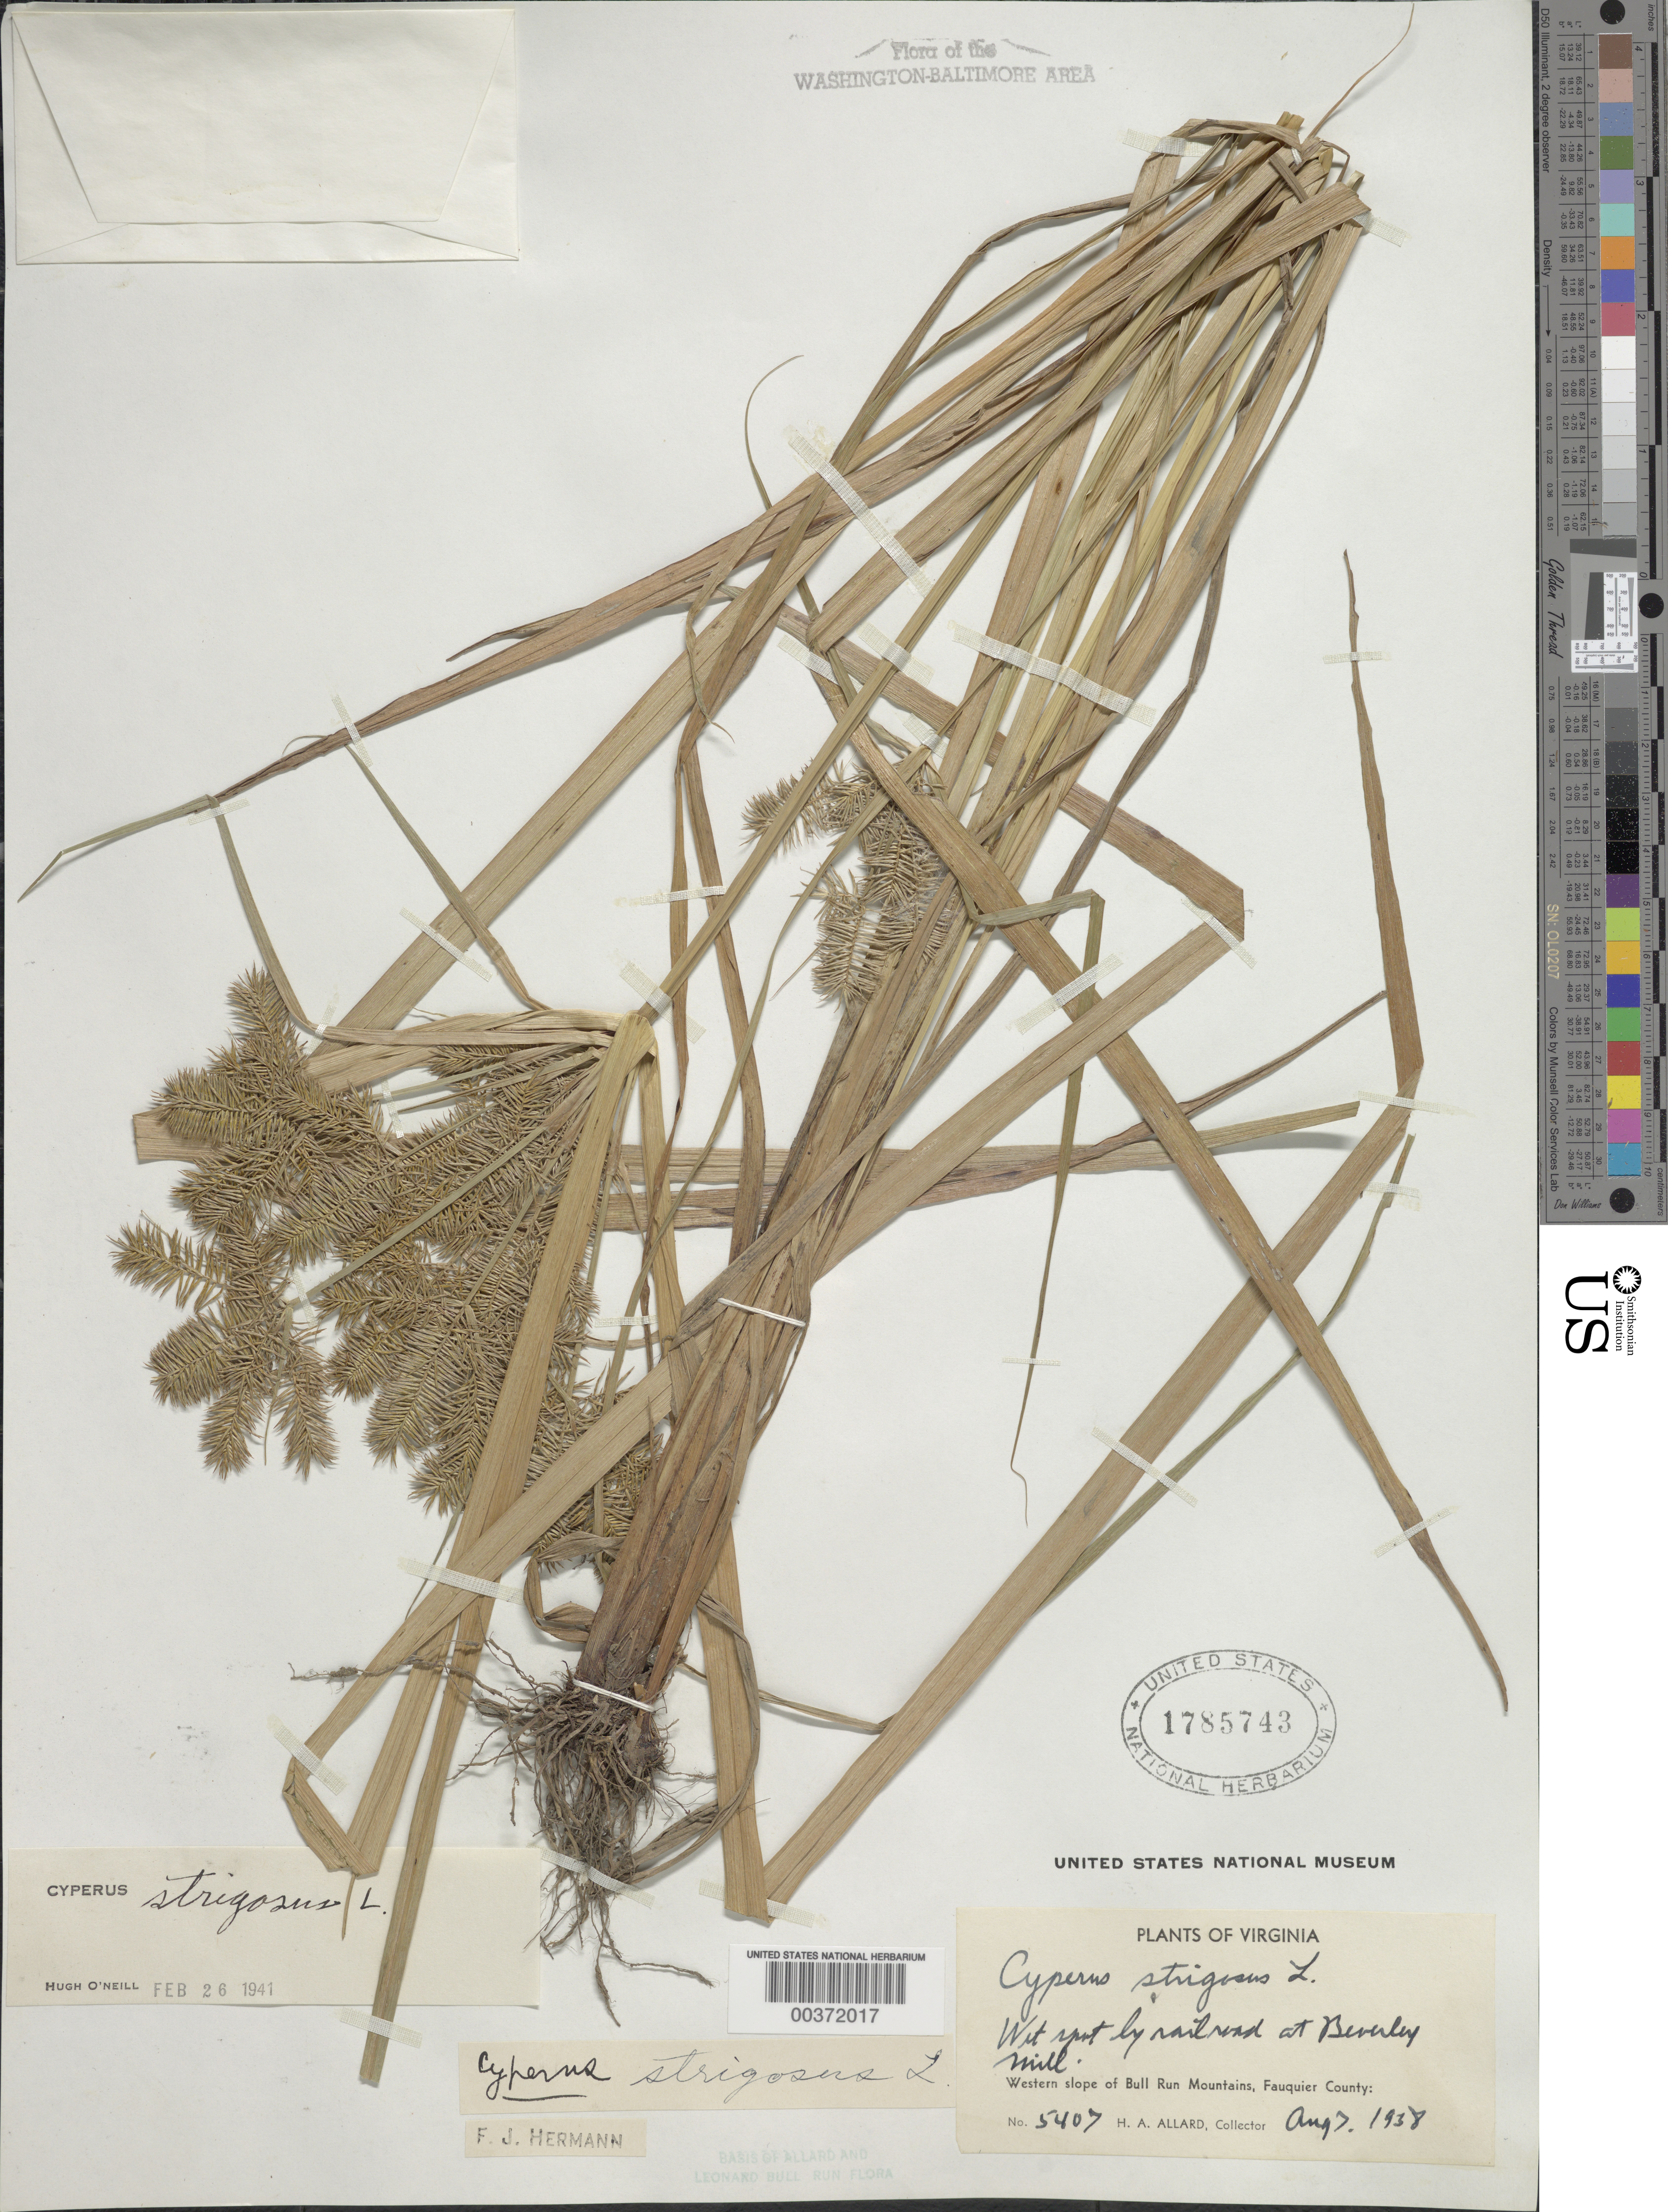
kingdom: Plantae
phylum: Tracheophyta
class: Liliopsida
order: Poales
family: Cyperaceae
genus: Cyperus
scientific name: Cyperus strigosus L.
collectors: H. A. Allard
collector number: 5407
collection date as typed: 07 Aug 1938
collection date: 1938-08-07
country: United States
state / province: Virginia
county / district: Fauquier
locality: Beverley Mill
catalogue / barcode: US 1785743